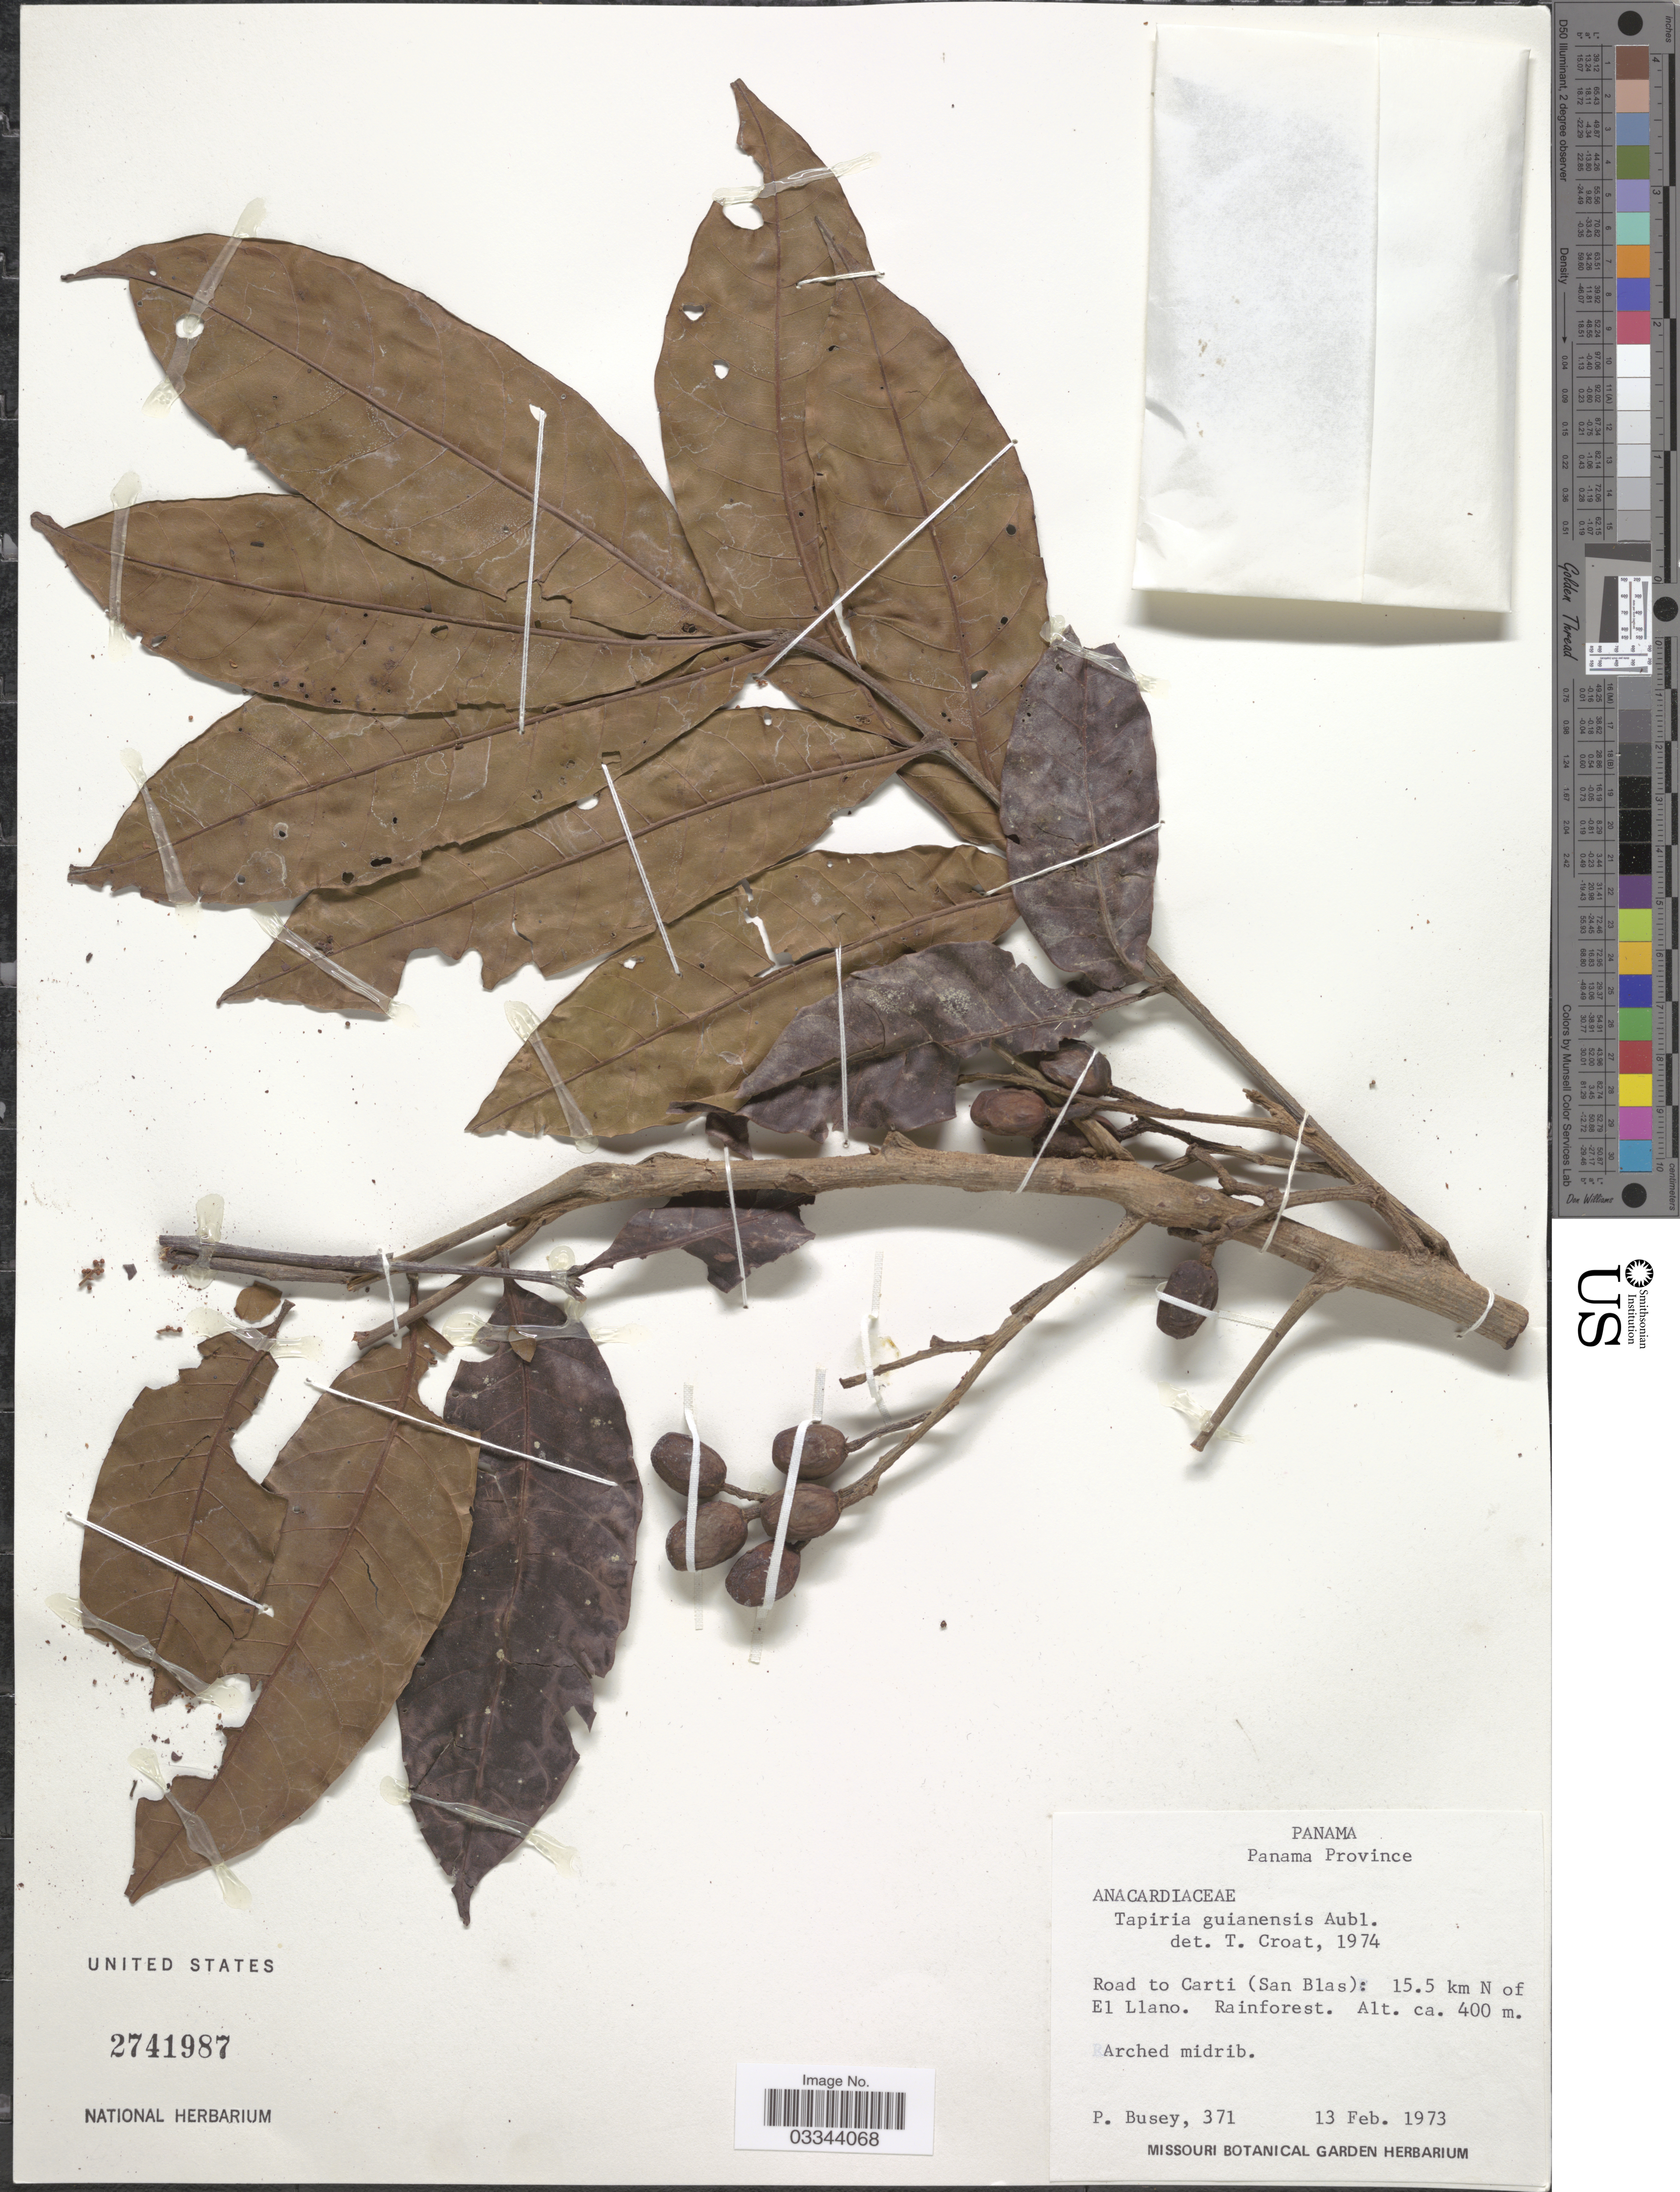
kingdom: Plantae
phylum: Tracheophyta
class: Magnoliopsida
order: Sapindales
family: Anacardiaceae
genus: Tapirira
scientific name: Tapirira guianensis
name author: Aubl.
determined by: Mitchell, John D.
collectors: P. Busey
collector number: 371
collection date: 1973-02-13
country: Panama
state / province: Panamá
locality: Road to Carti (San Blas): 15.5 km N of El Llano.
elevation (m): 400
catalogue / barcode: US 2741987